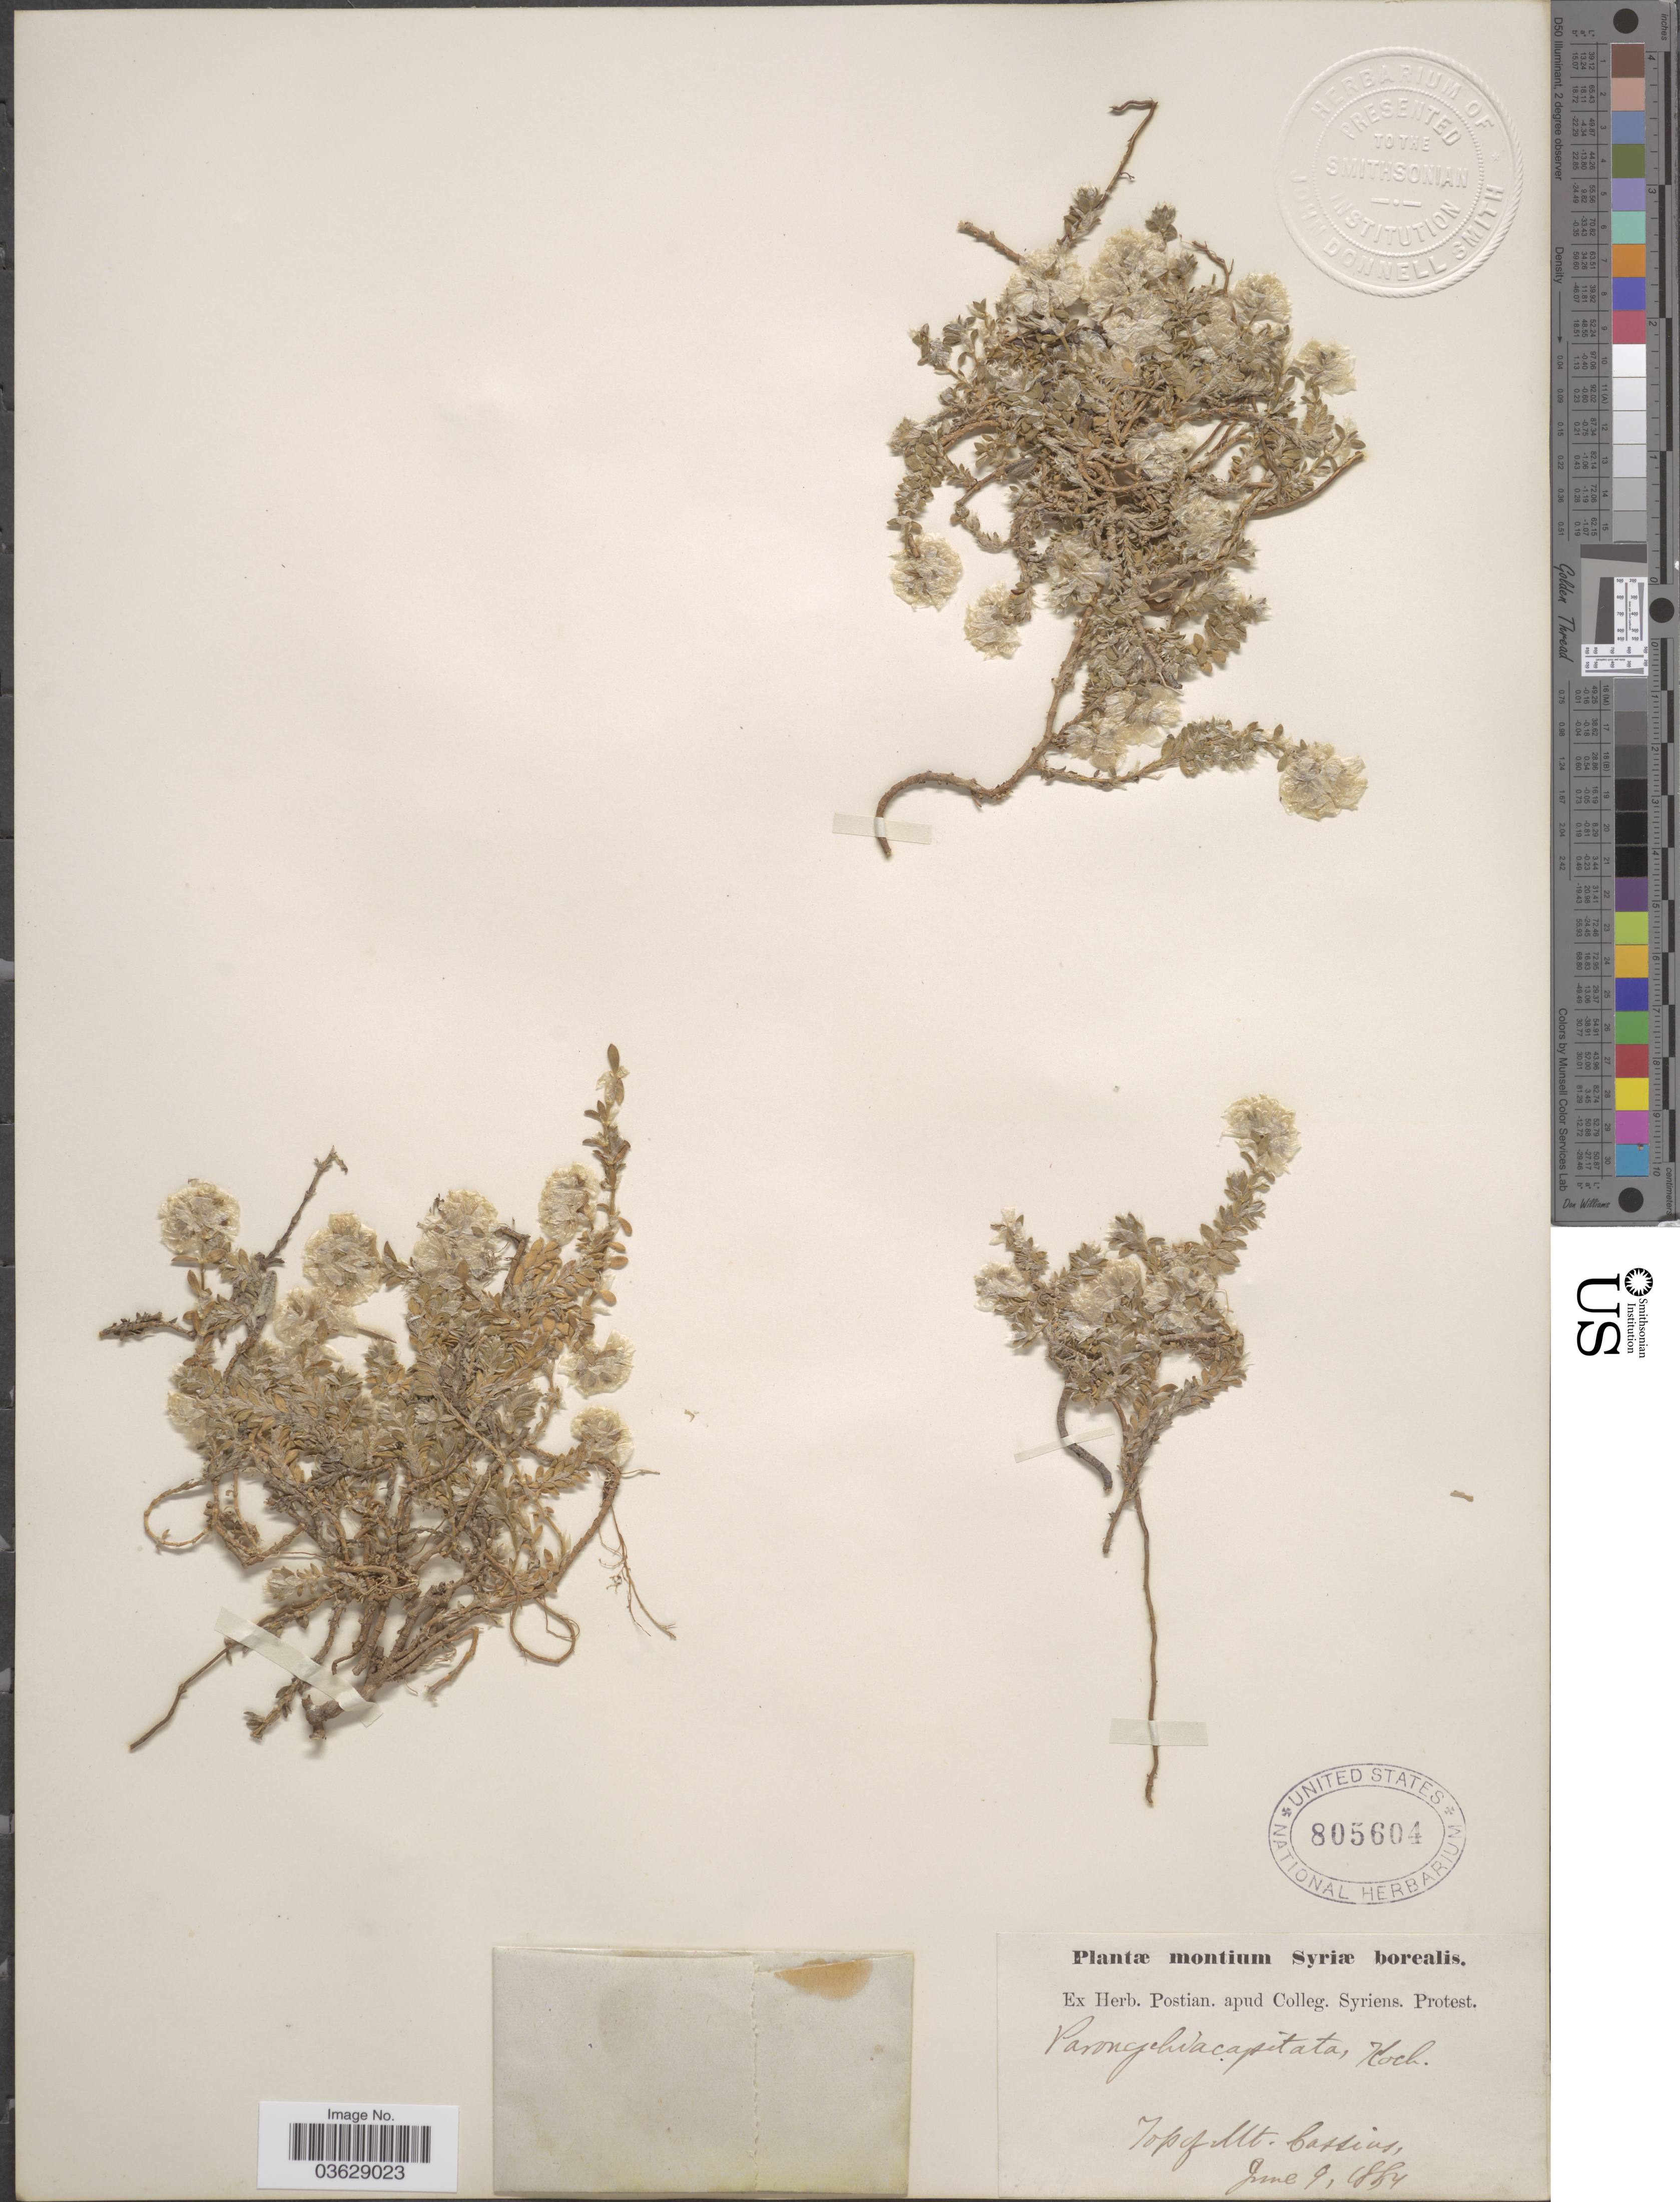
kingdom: Plantae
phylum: Tracheophyta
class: Magnoliopsida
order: Caryophyllales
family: Caryophyllaceae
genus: Paronychia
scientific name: Paronychia capitata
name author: (L.) Lam.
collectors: ex herb. Postian. apud Colleg. Syriens. Protest. USE "Fannie P. A. Shepard" (10308853) AS PRIMARY COLLECTOR INSTEAD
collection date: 1884-06-09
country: Syria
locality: Montium Syriæ borealis. Top of Mt. Cassius.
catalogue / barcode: US 805604